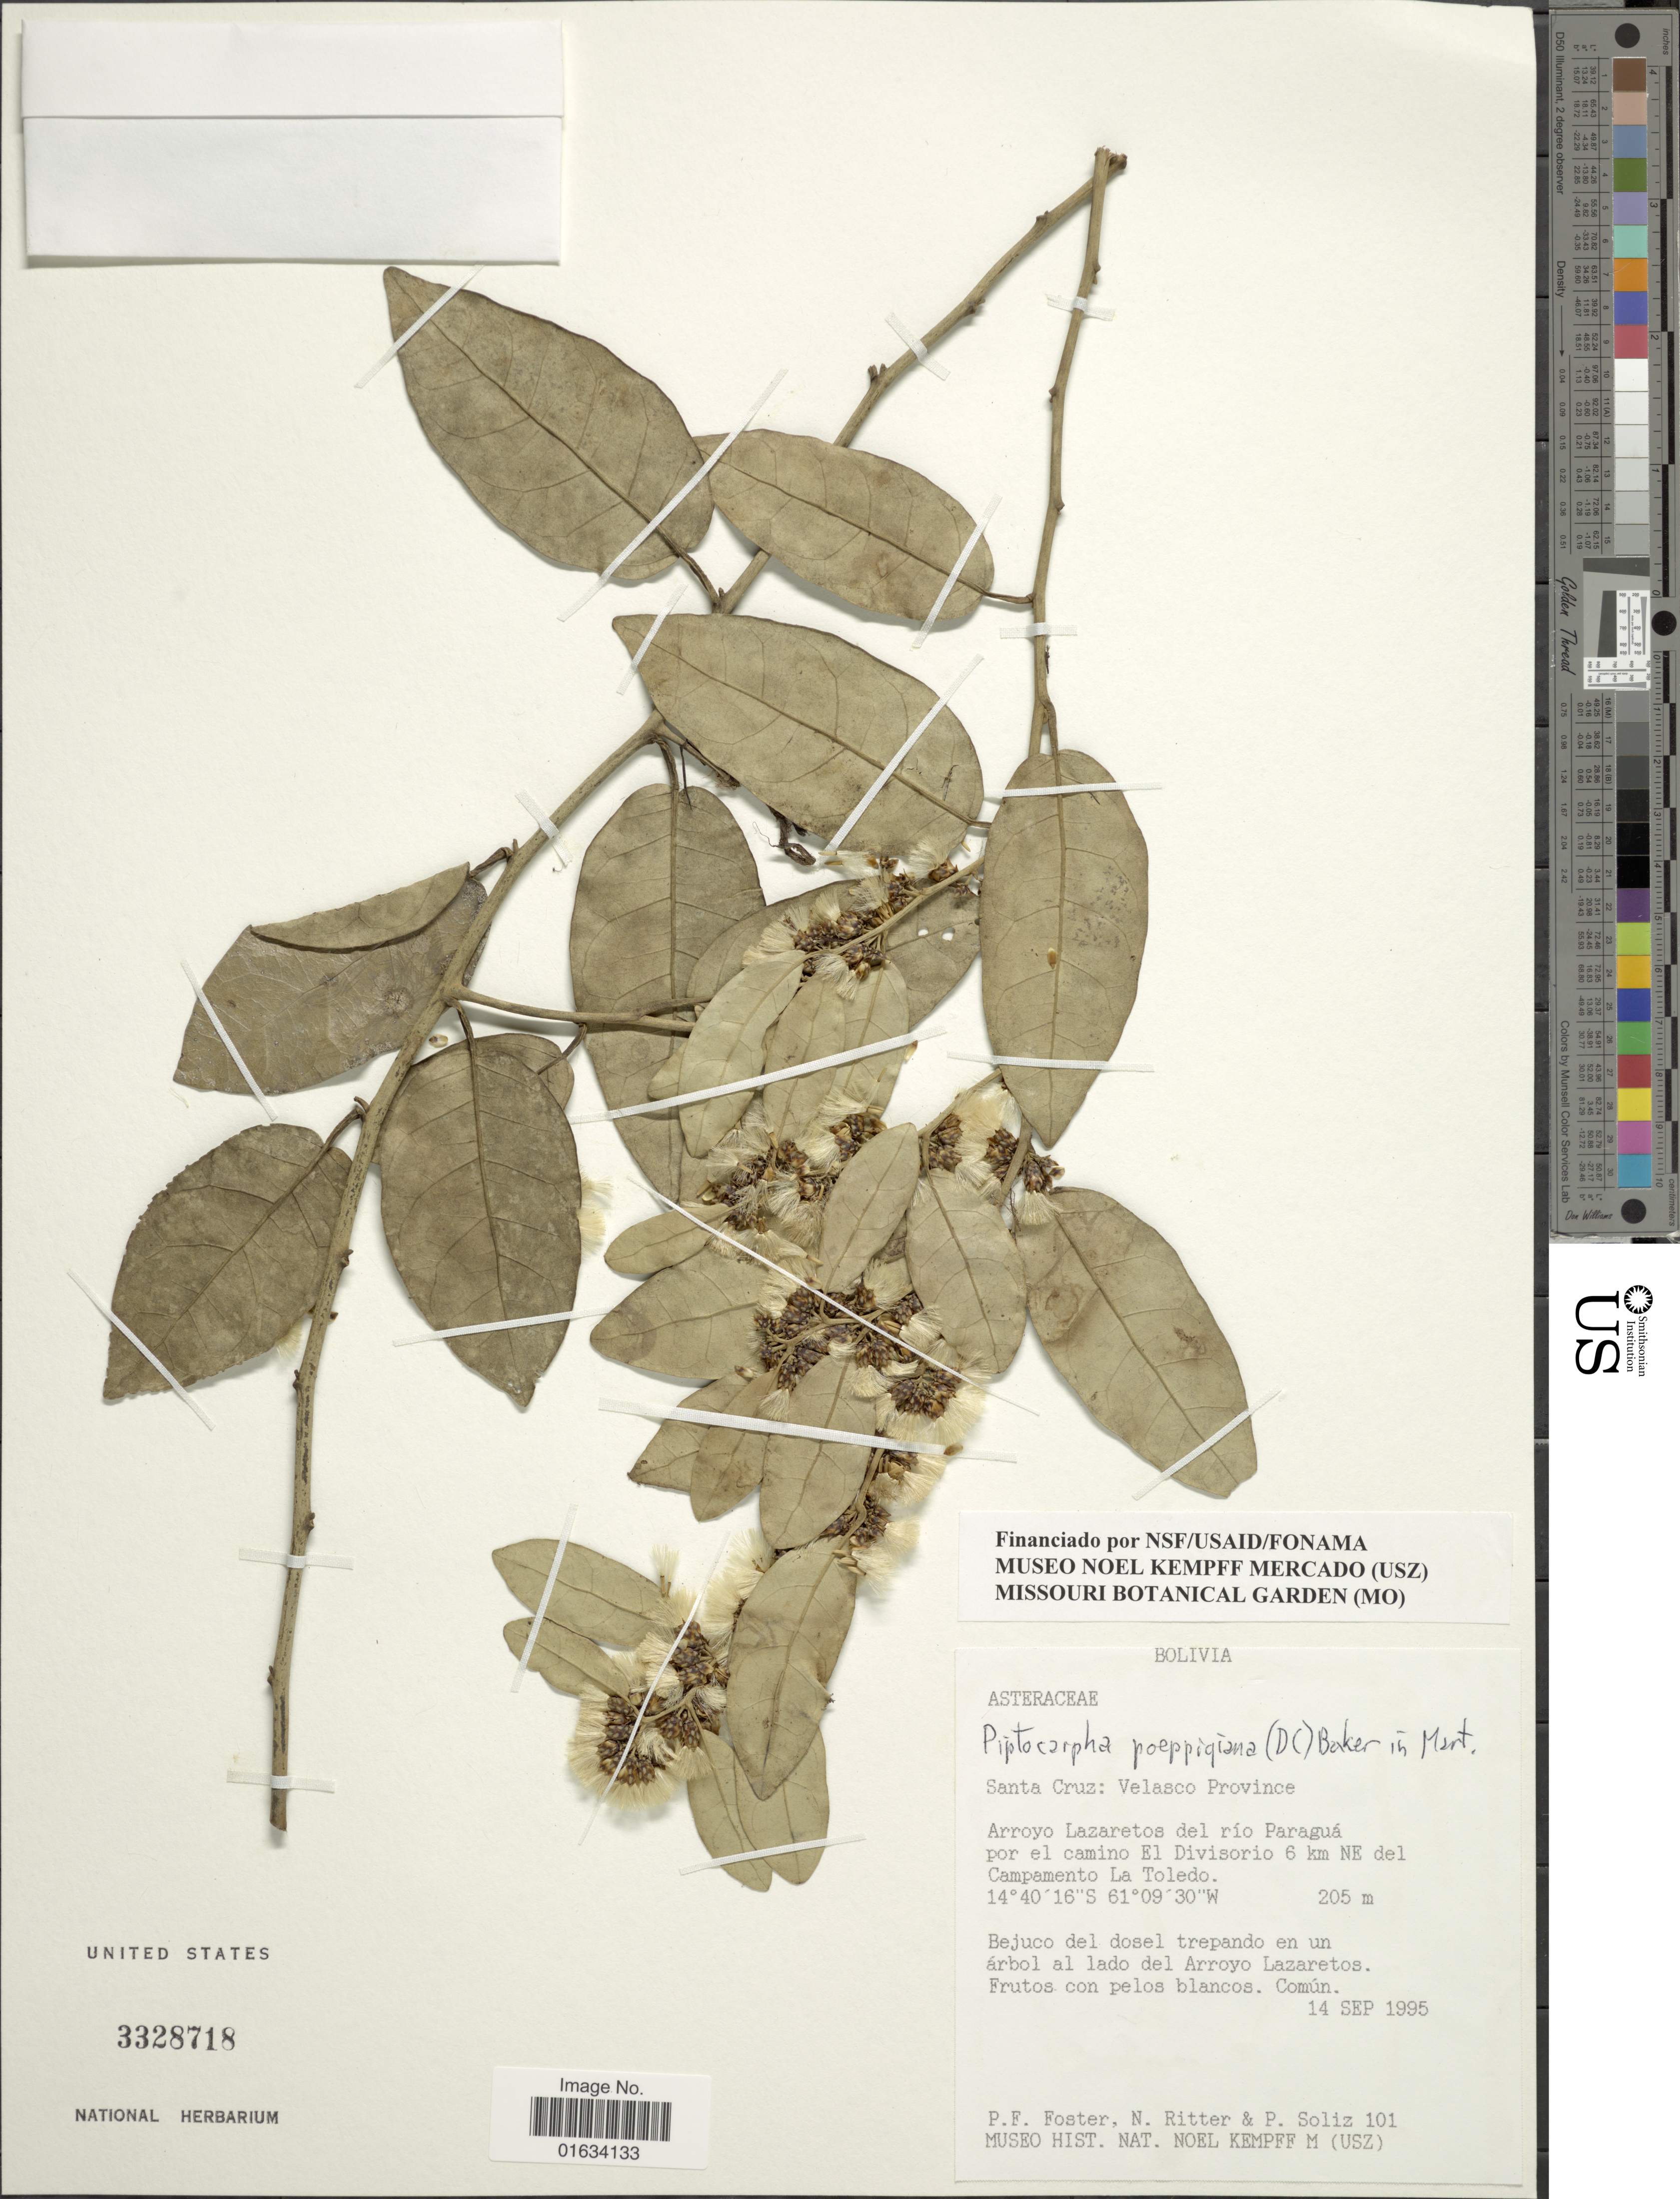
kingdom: Plantae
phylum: Tracheophyta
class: Magnoliopsida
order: Asterales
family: Asteraceae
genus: Piptocarpha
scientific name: Piptocarpha poeppigiana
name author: (DC.) Baker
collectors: P. Foster, N. Ritter & P. Soliz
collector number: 101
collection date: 1995-09-14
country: Bolivia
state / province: Santa Cruz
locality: Bolivia. Santa Cruz: Velasco Province. Arroyo Lazaretos del rio Paragua por el camino El Divisorio 6 km NE del Campamento La Toledo.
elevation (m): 205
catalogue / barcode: US 3328718